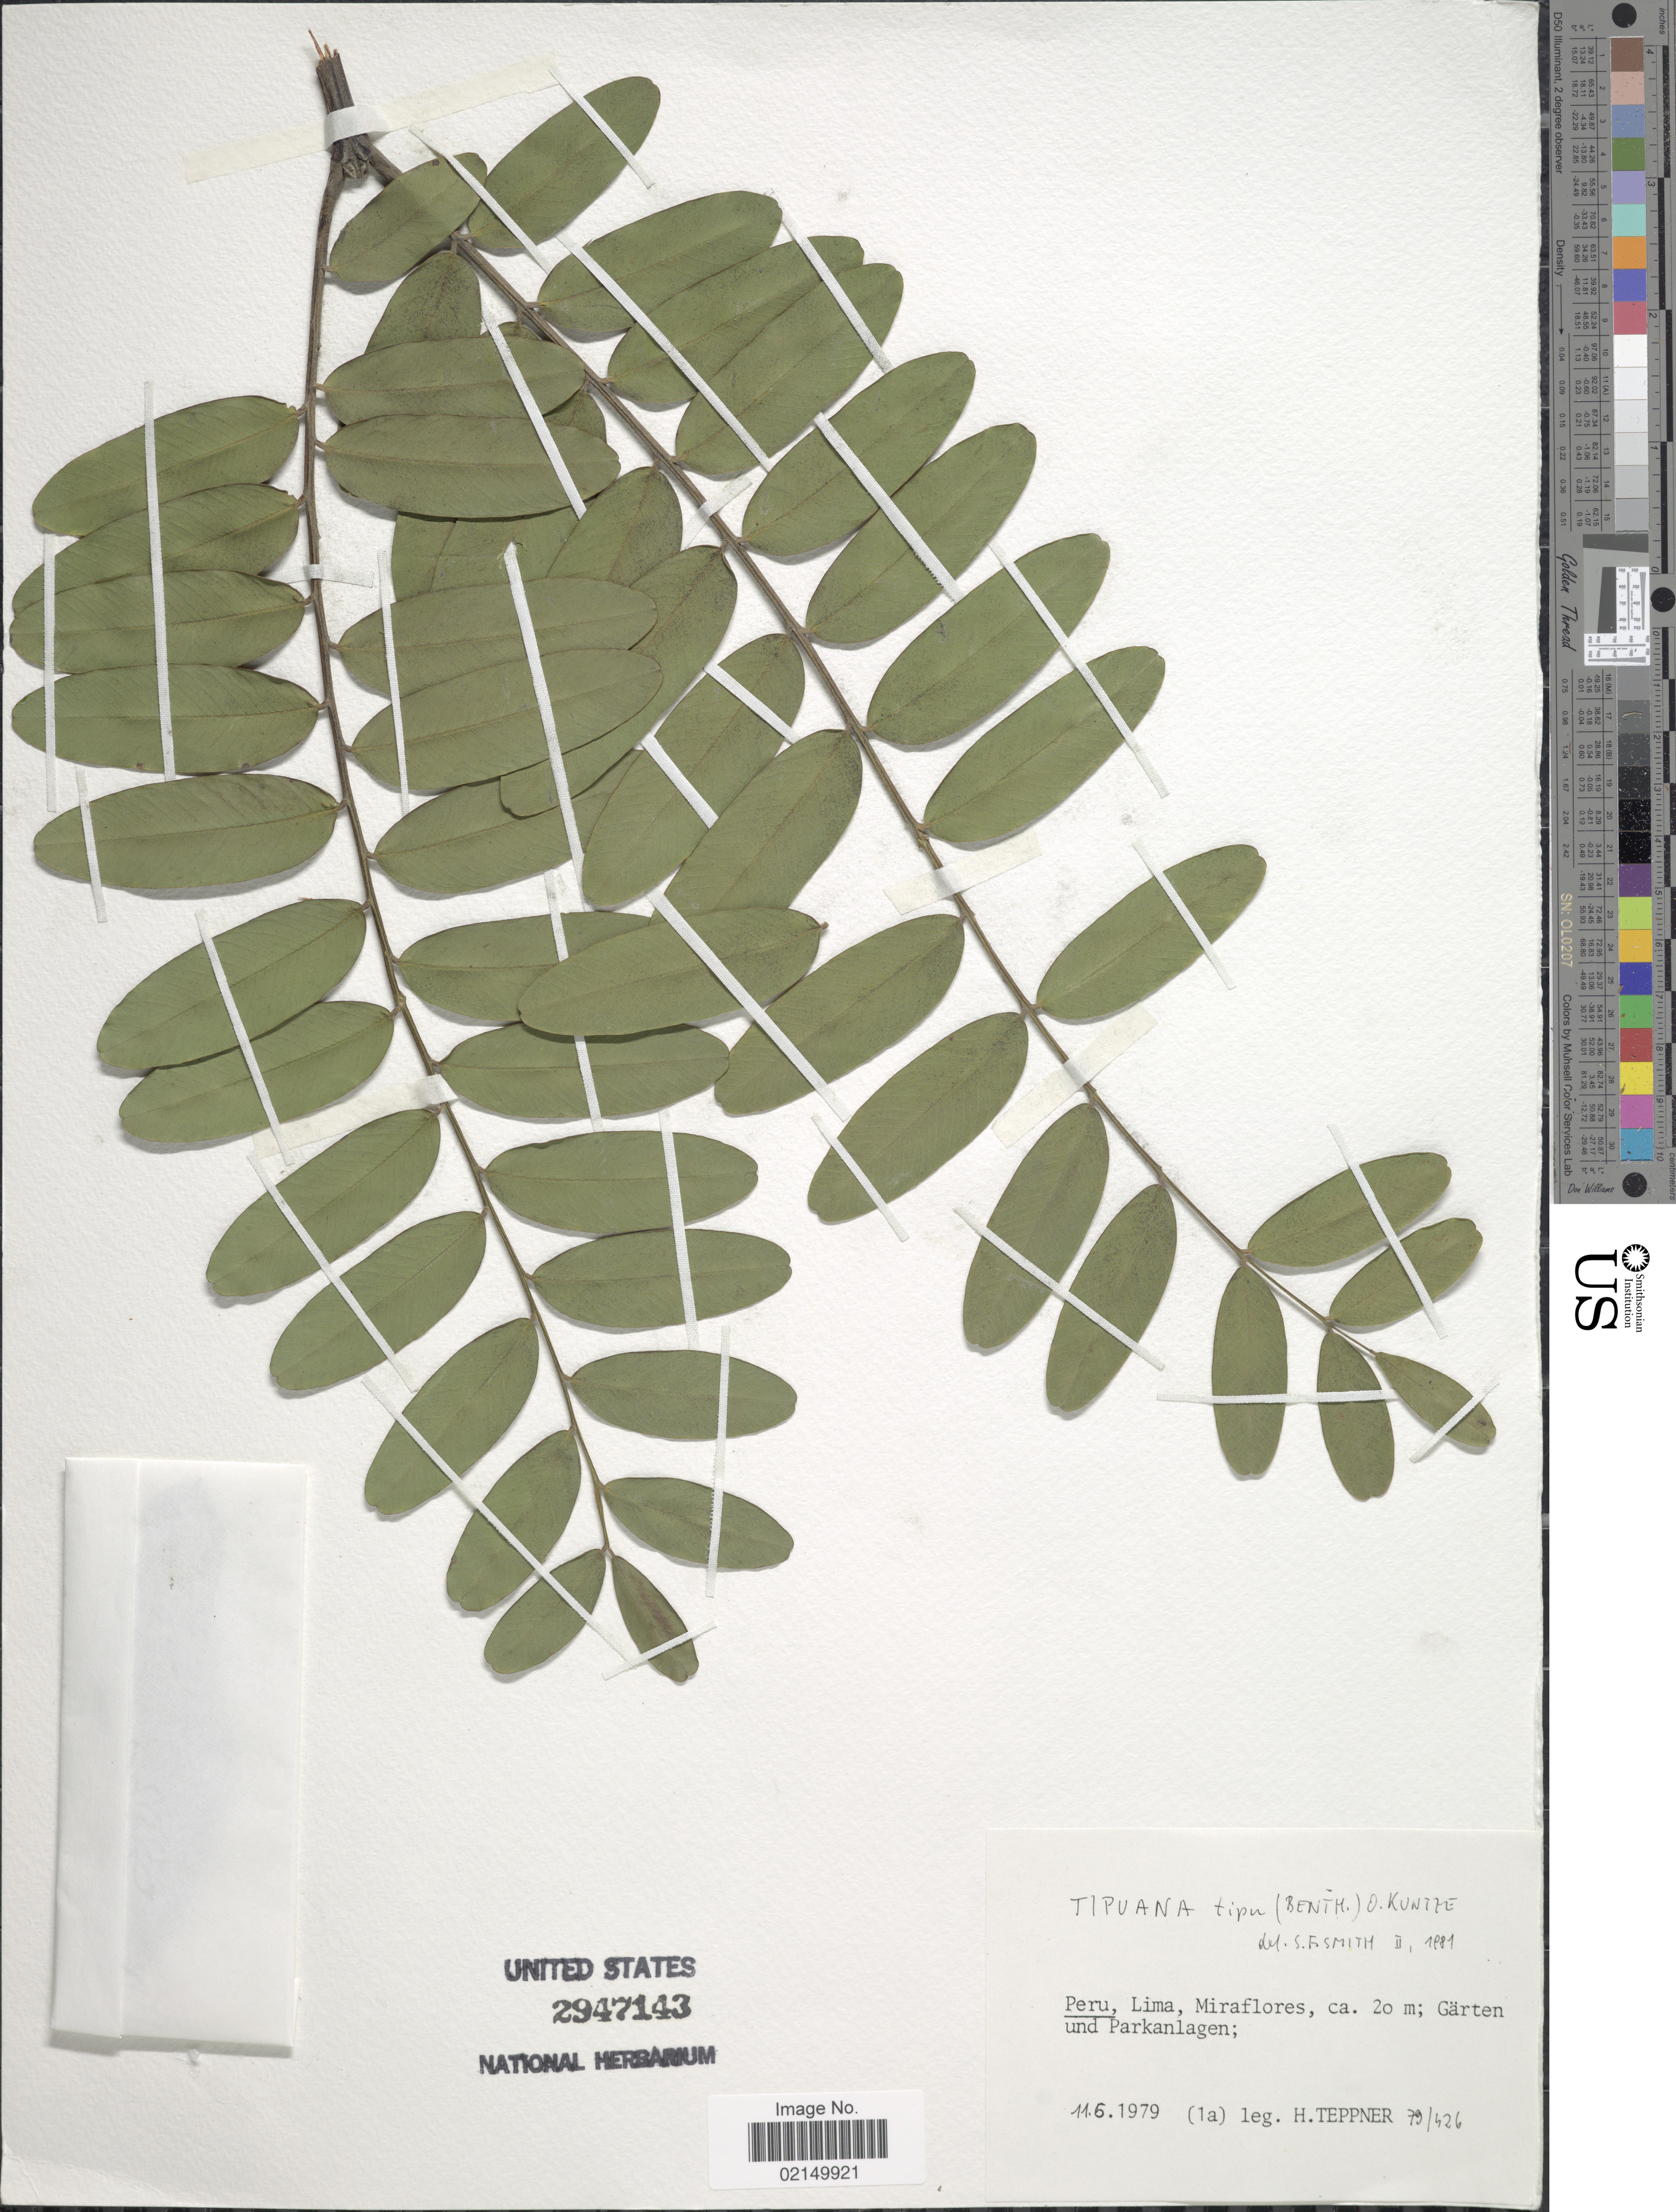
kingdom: Plantae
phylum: Tracheophyta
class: Magnoliopsida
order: Fabales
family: Fabaceae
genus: Tipuana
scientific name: Tipuana tipu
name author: (Benth.) Kuntze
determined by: Smith, Stephen F., (US), NMNH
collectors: H. Teppner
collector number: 79/426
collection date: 1979-06-11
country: Peru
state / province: Lima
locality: Miraflores, ca 20 m; Gärten und Parkanlagen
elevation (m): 20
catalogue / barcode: US 2947143